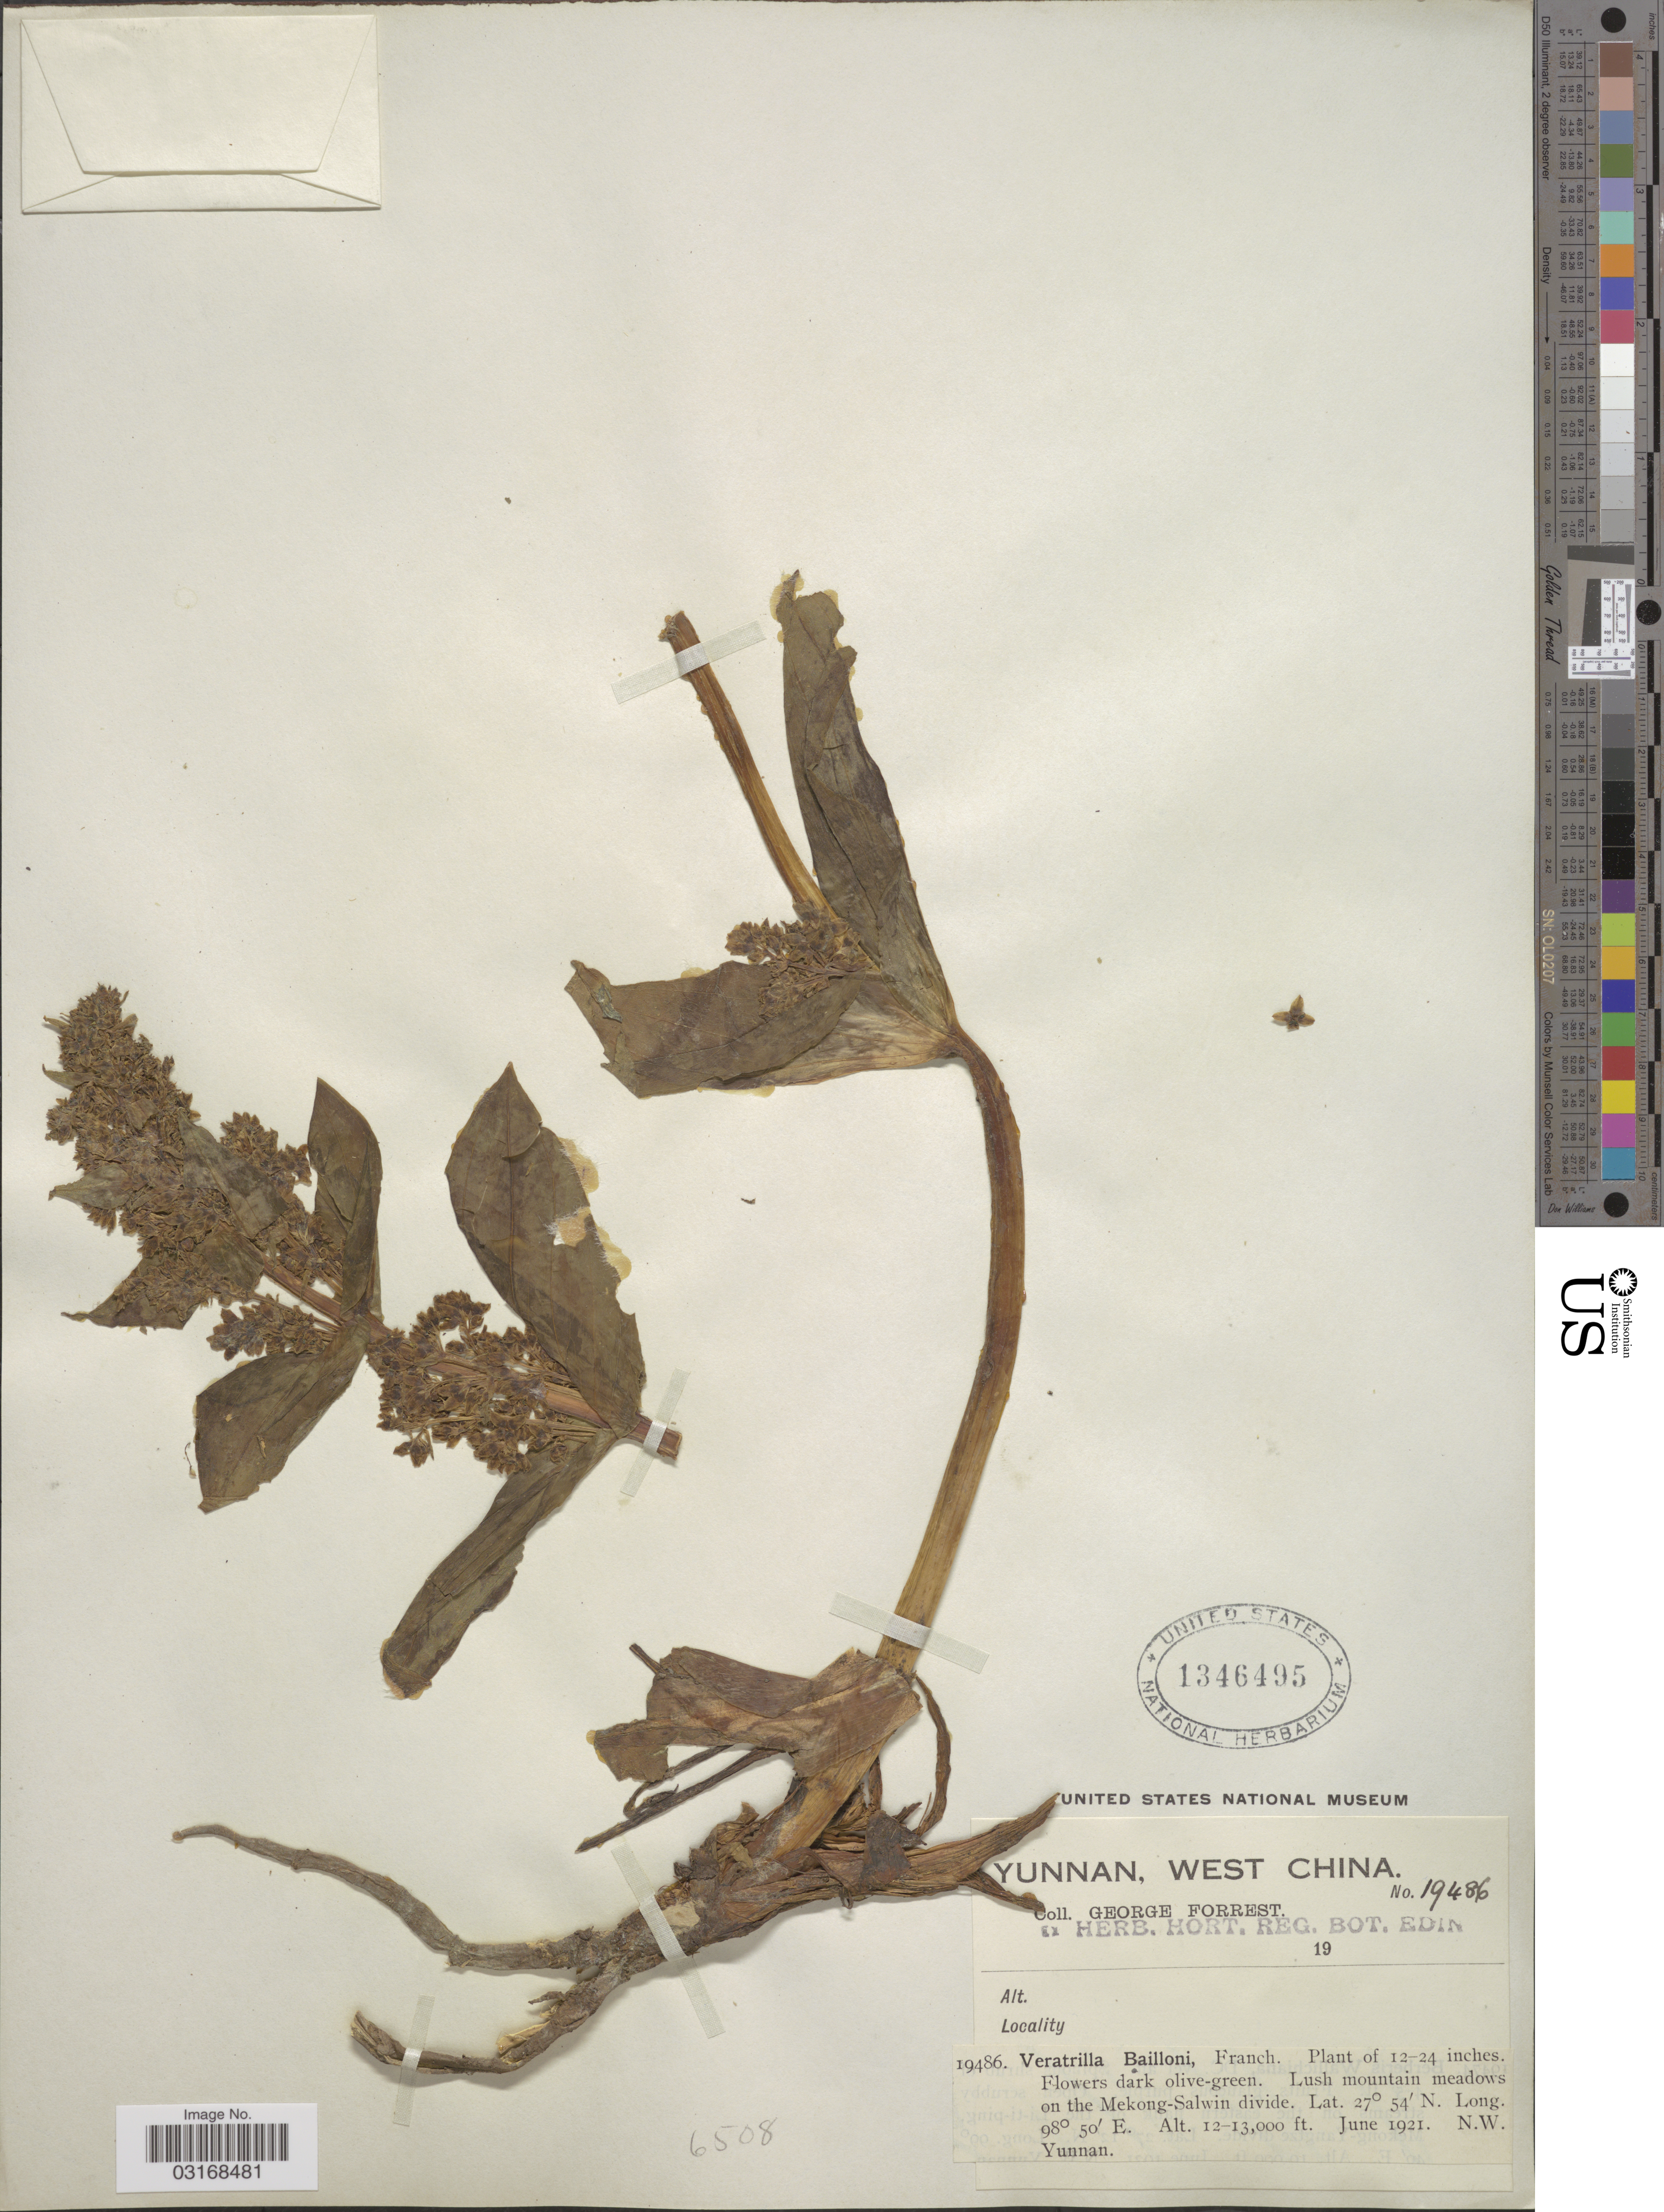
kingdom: Plantae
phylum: Tracheophyta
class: Magnoliopsida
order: Gentianales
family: Gentianaceae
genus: Veratrilla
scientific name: Veratrilla baillonii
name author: Franch.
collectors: G. Forrest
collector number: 19486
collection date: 1921-06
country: China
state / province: Yunnan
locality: West China. On the Mekong-Salwin divide. N.W. Yunnan.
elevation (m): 3658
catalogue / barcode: US 1346495